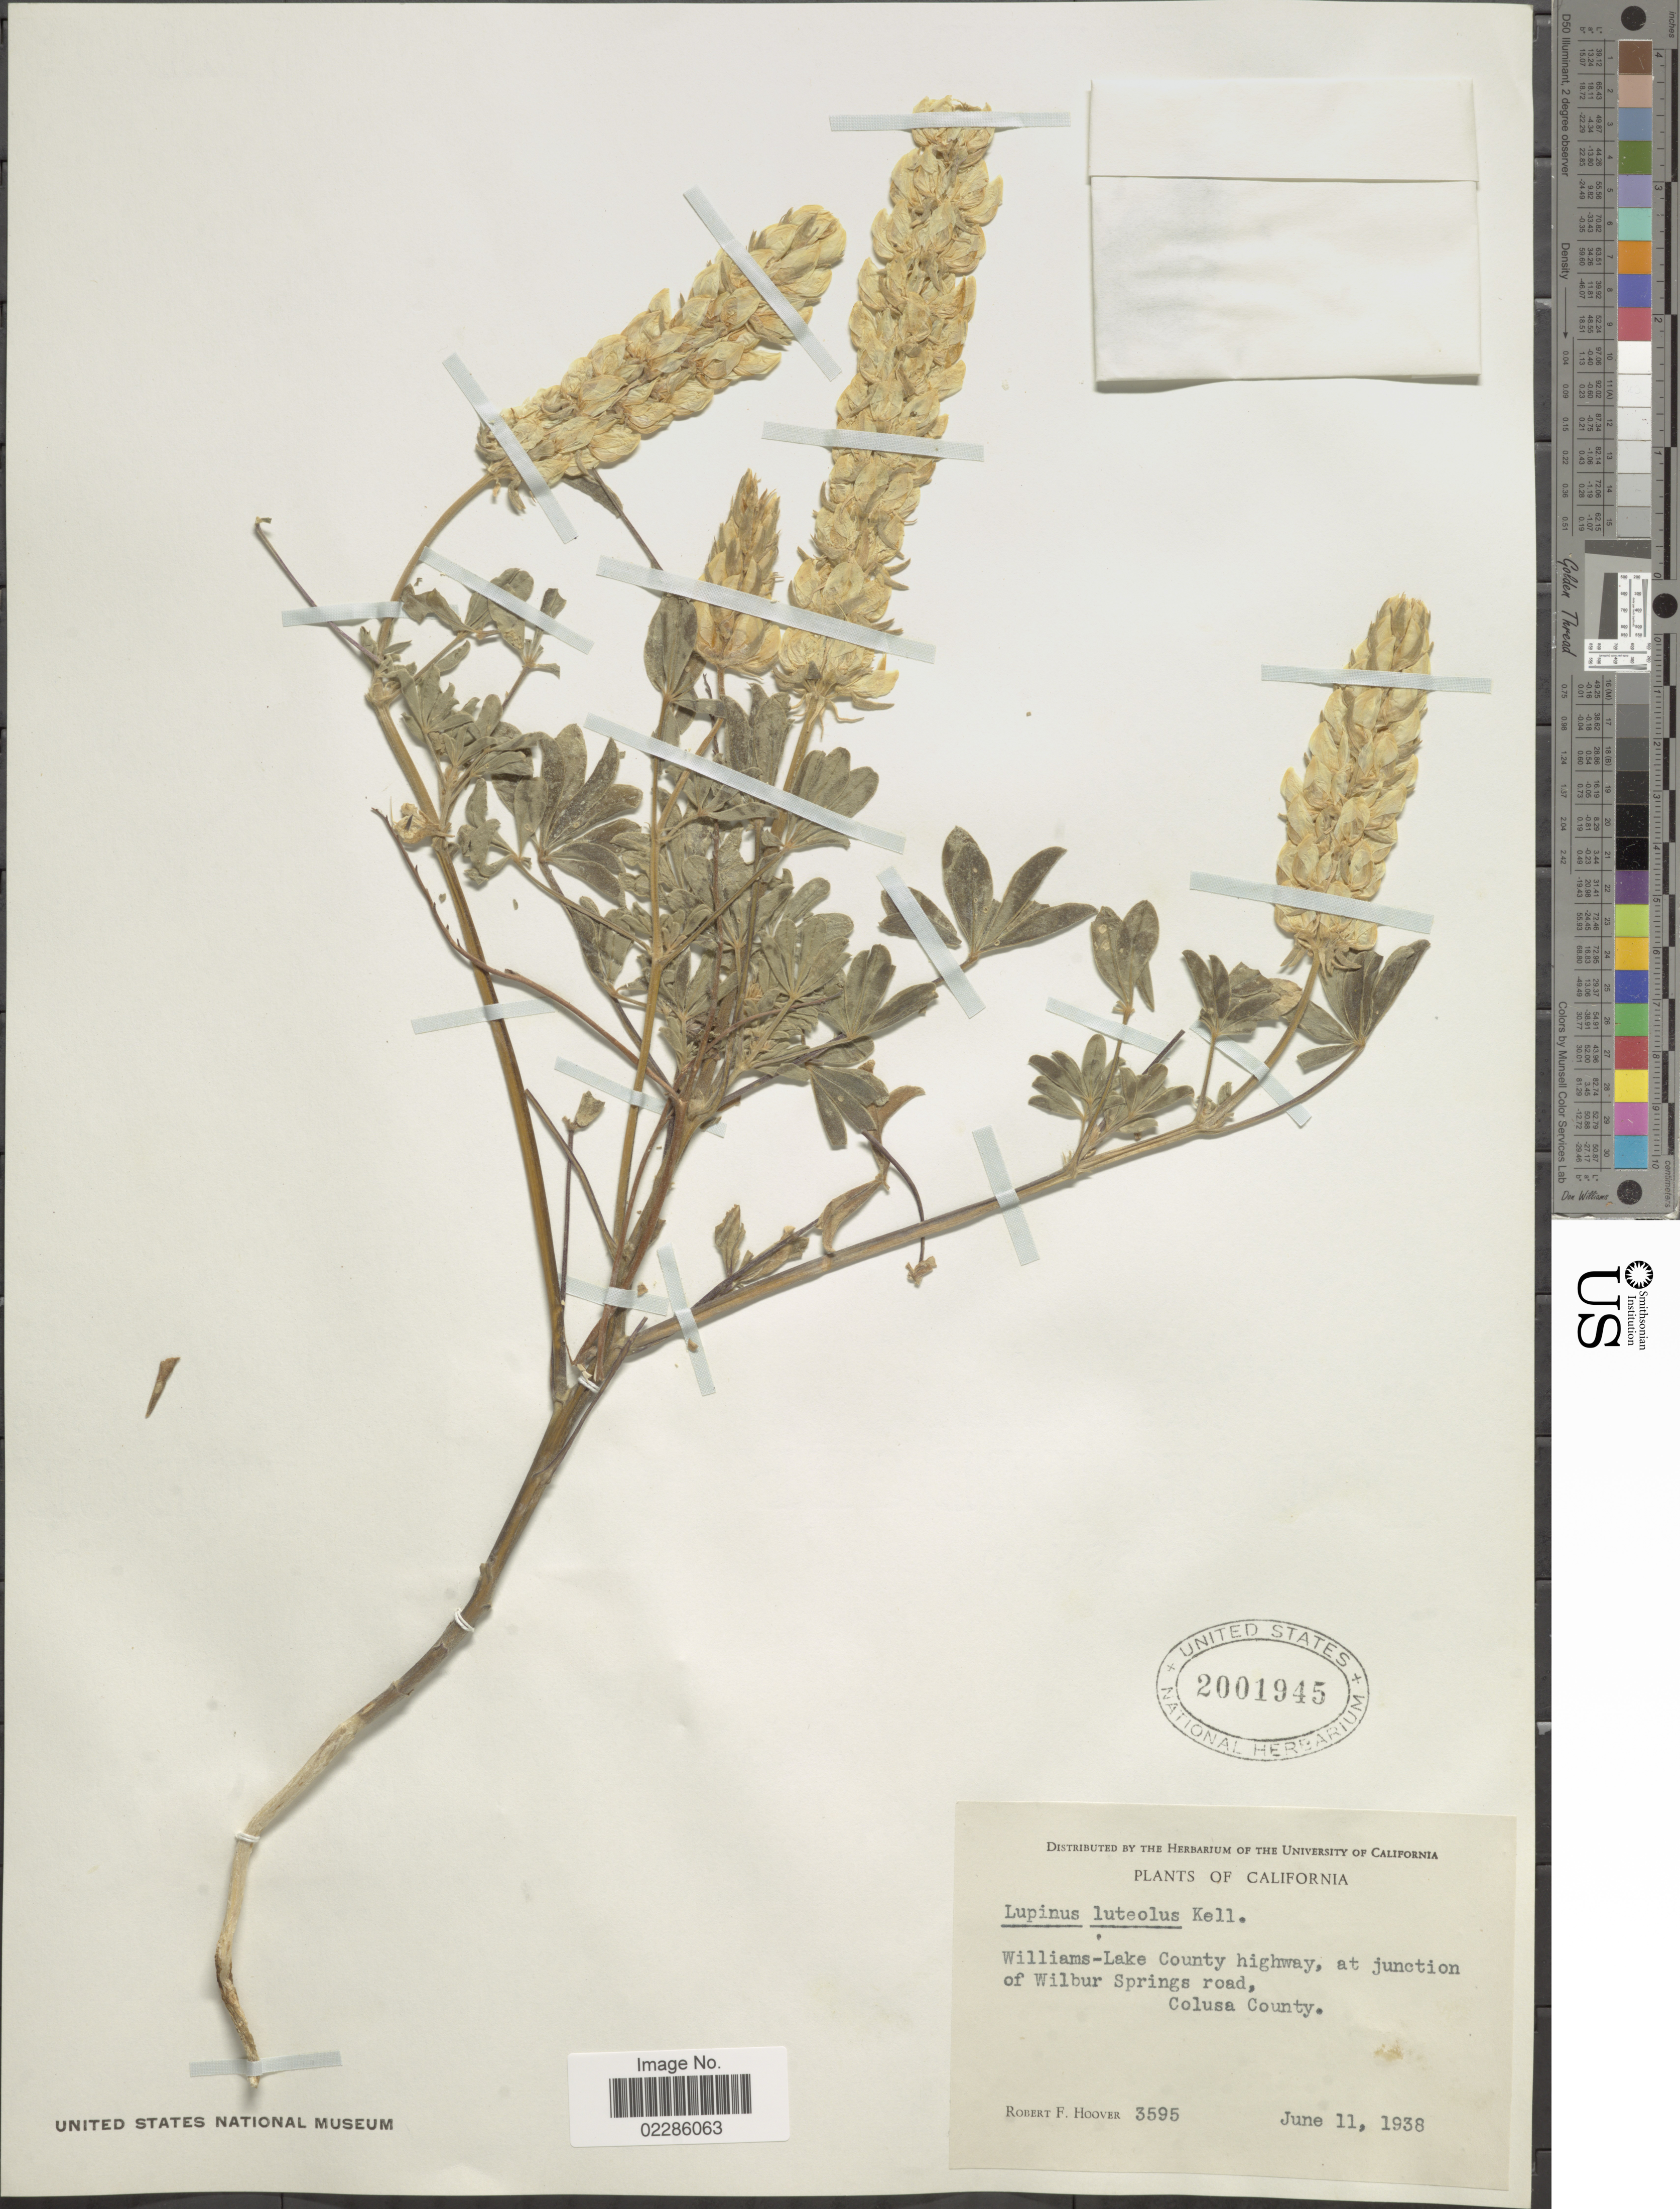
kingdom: Plantae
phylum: Tracheophyta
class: Magnoliopsida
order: Fabales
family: Fabaceae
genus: Lupinus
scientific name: Lupinus luteolus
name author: Kellogg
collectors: R. F. Hoover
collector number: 3595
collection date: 1938-06-11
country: United States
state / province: California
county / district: Colusa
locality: Williams-Lake County highway, at junction of Wilbur Springs road, Colusa County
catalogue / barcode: US 2001945